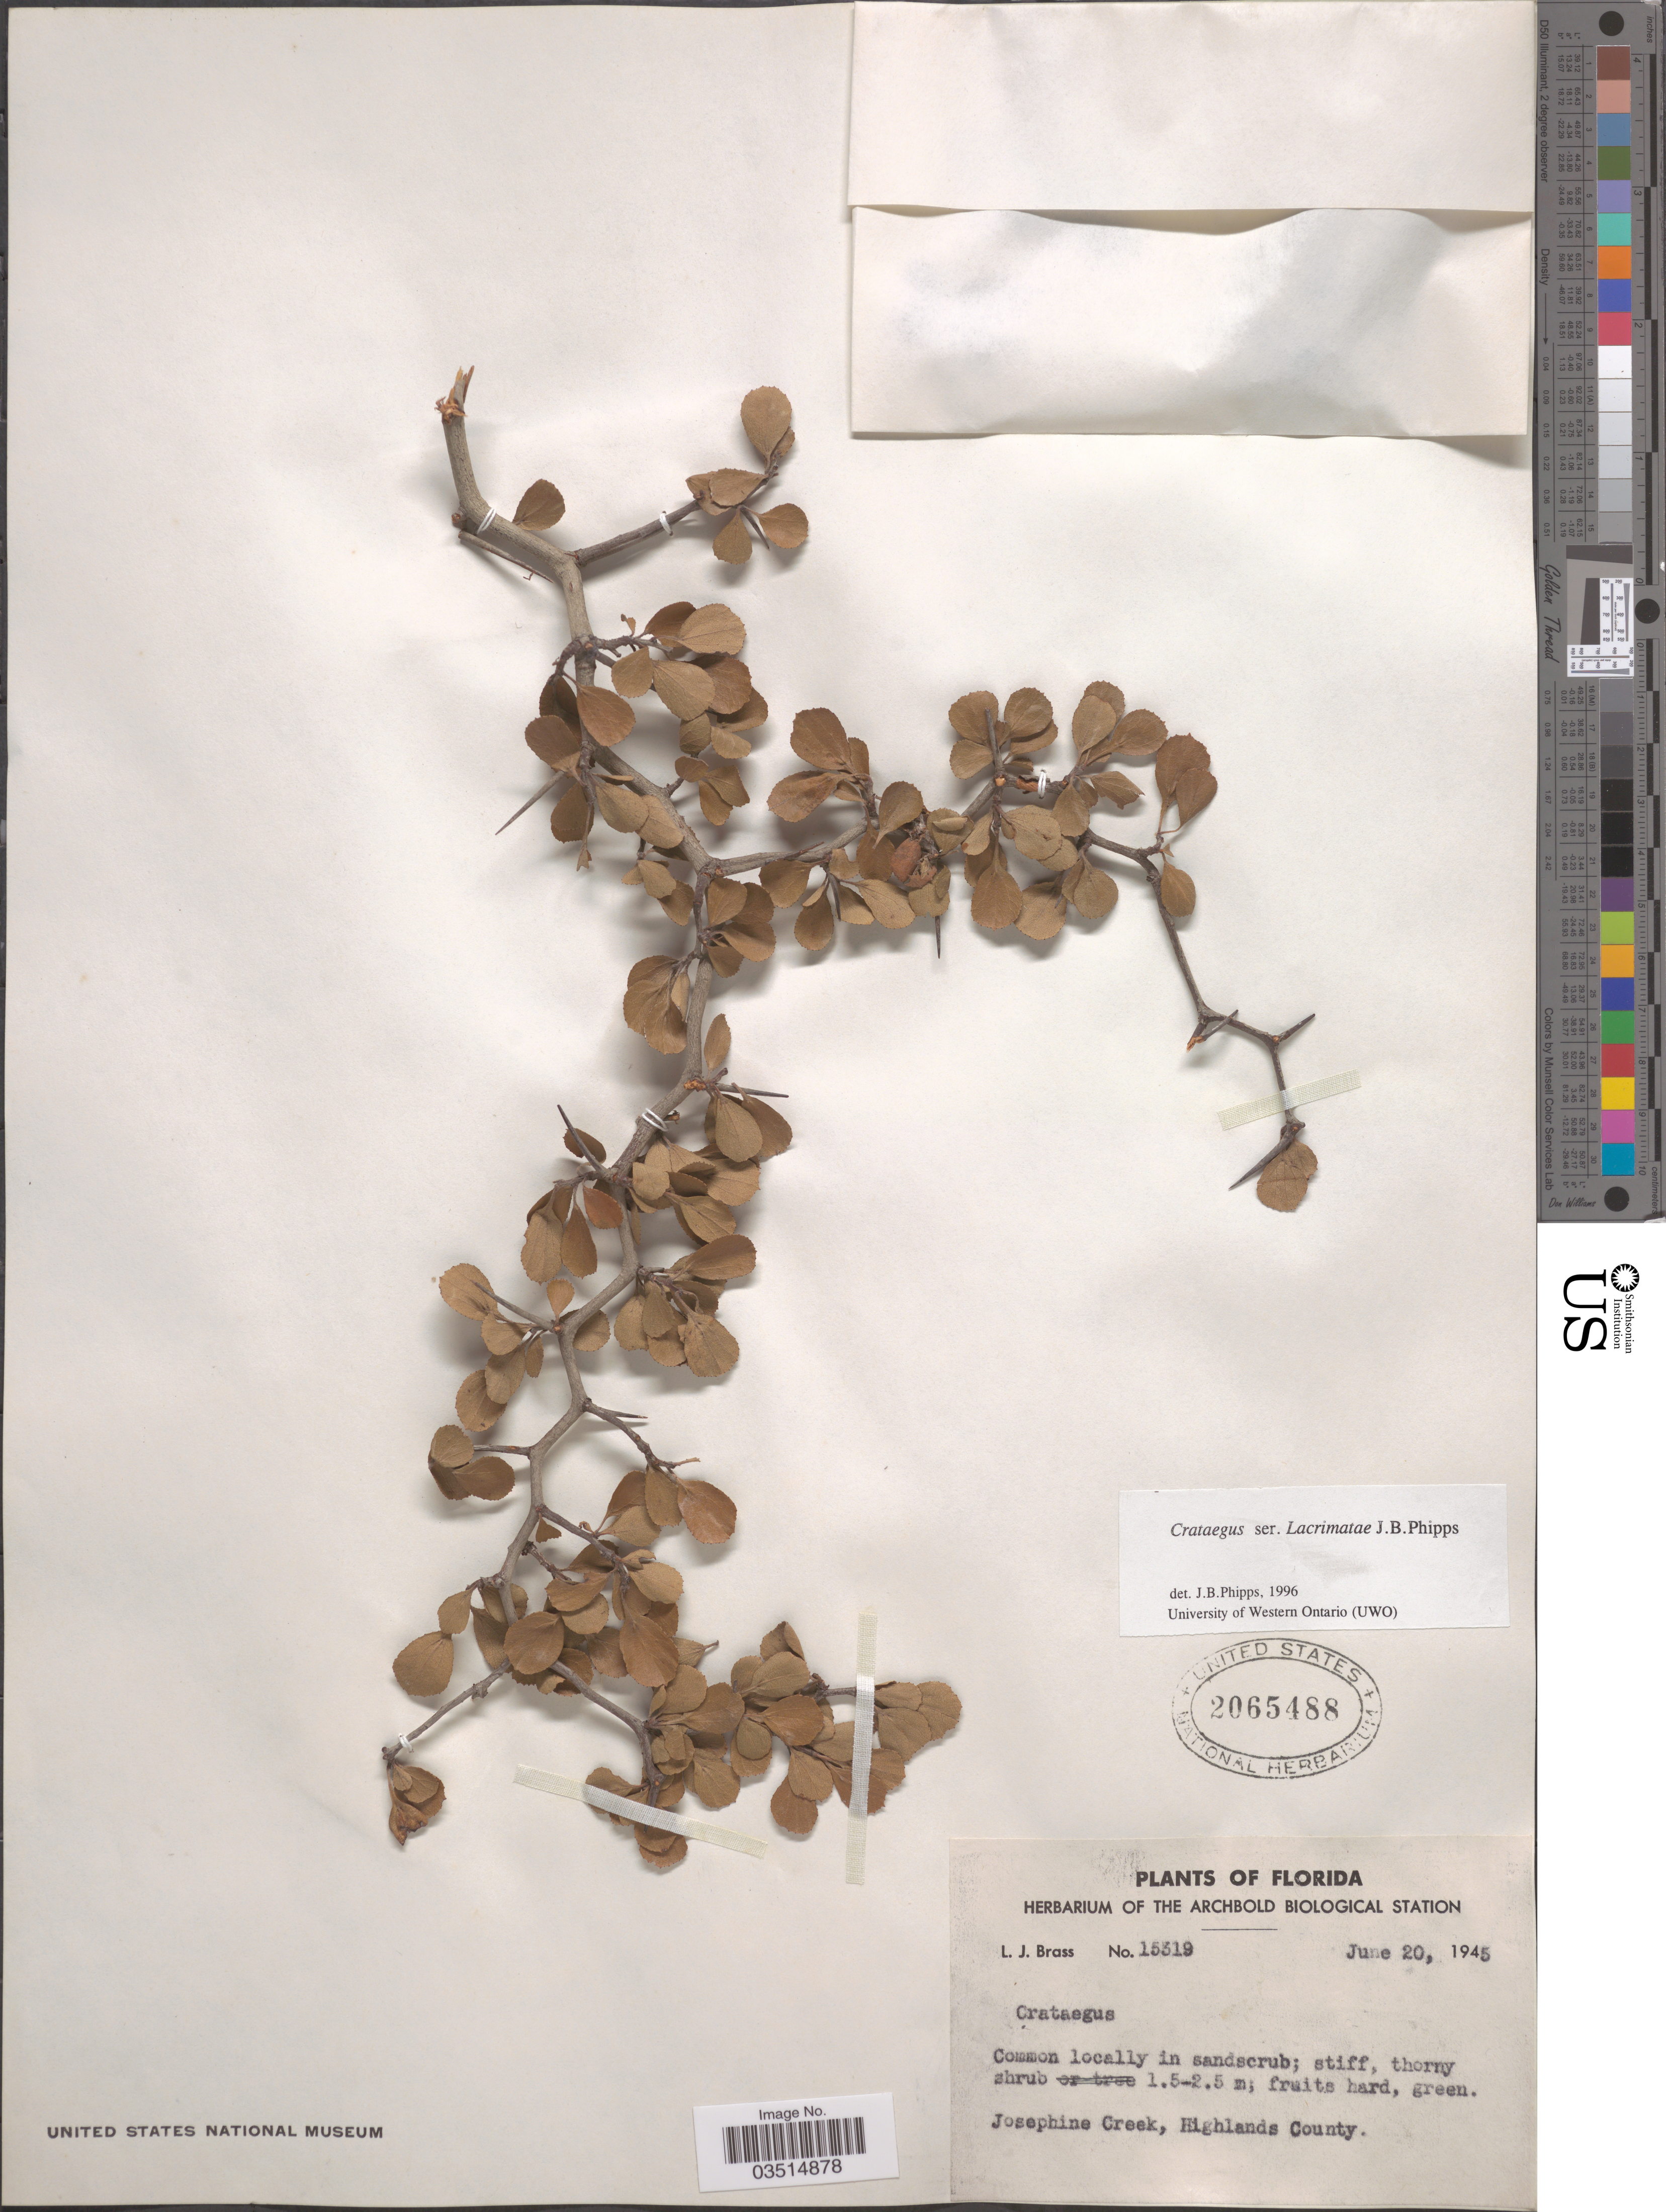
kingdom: Plantae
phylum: Tracheophyta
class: Magnoliopsida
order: Rosales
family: Rosaceae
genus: Crataegus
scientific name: Crataegus floridana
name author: Sarg.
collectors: L. J. Brass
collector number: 15319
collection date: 1945-06-20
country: United States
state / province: Florida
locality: Josephine Creek, Highlands County.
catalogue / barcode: US 2065488